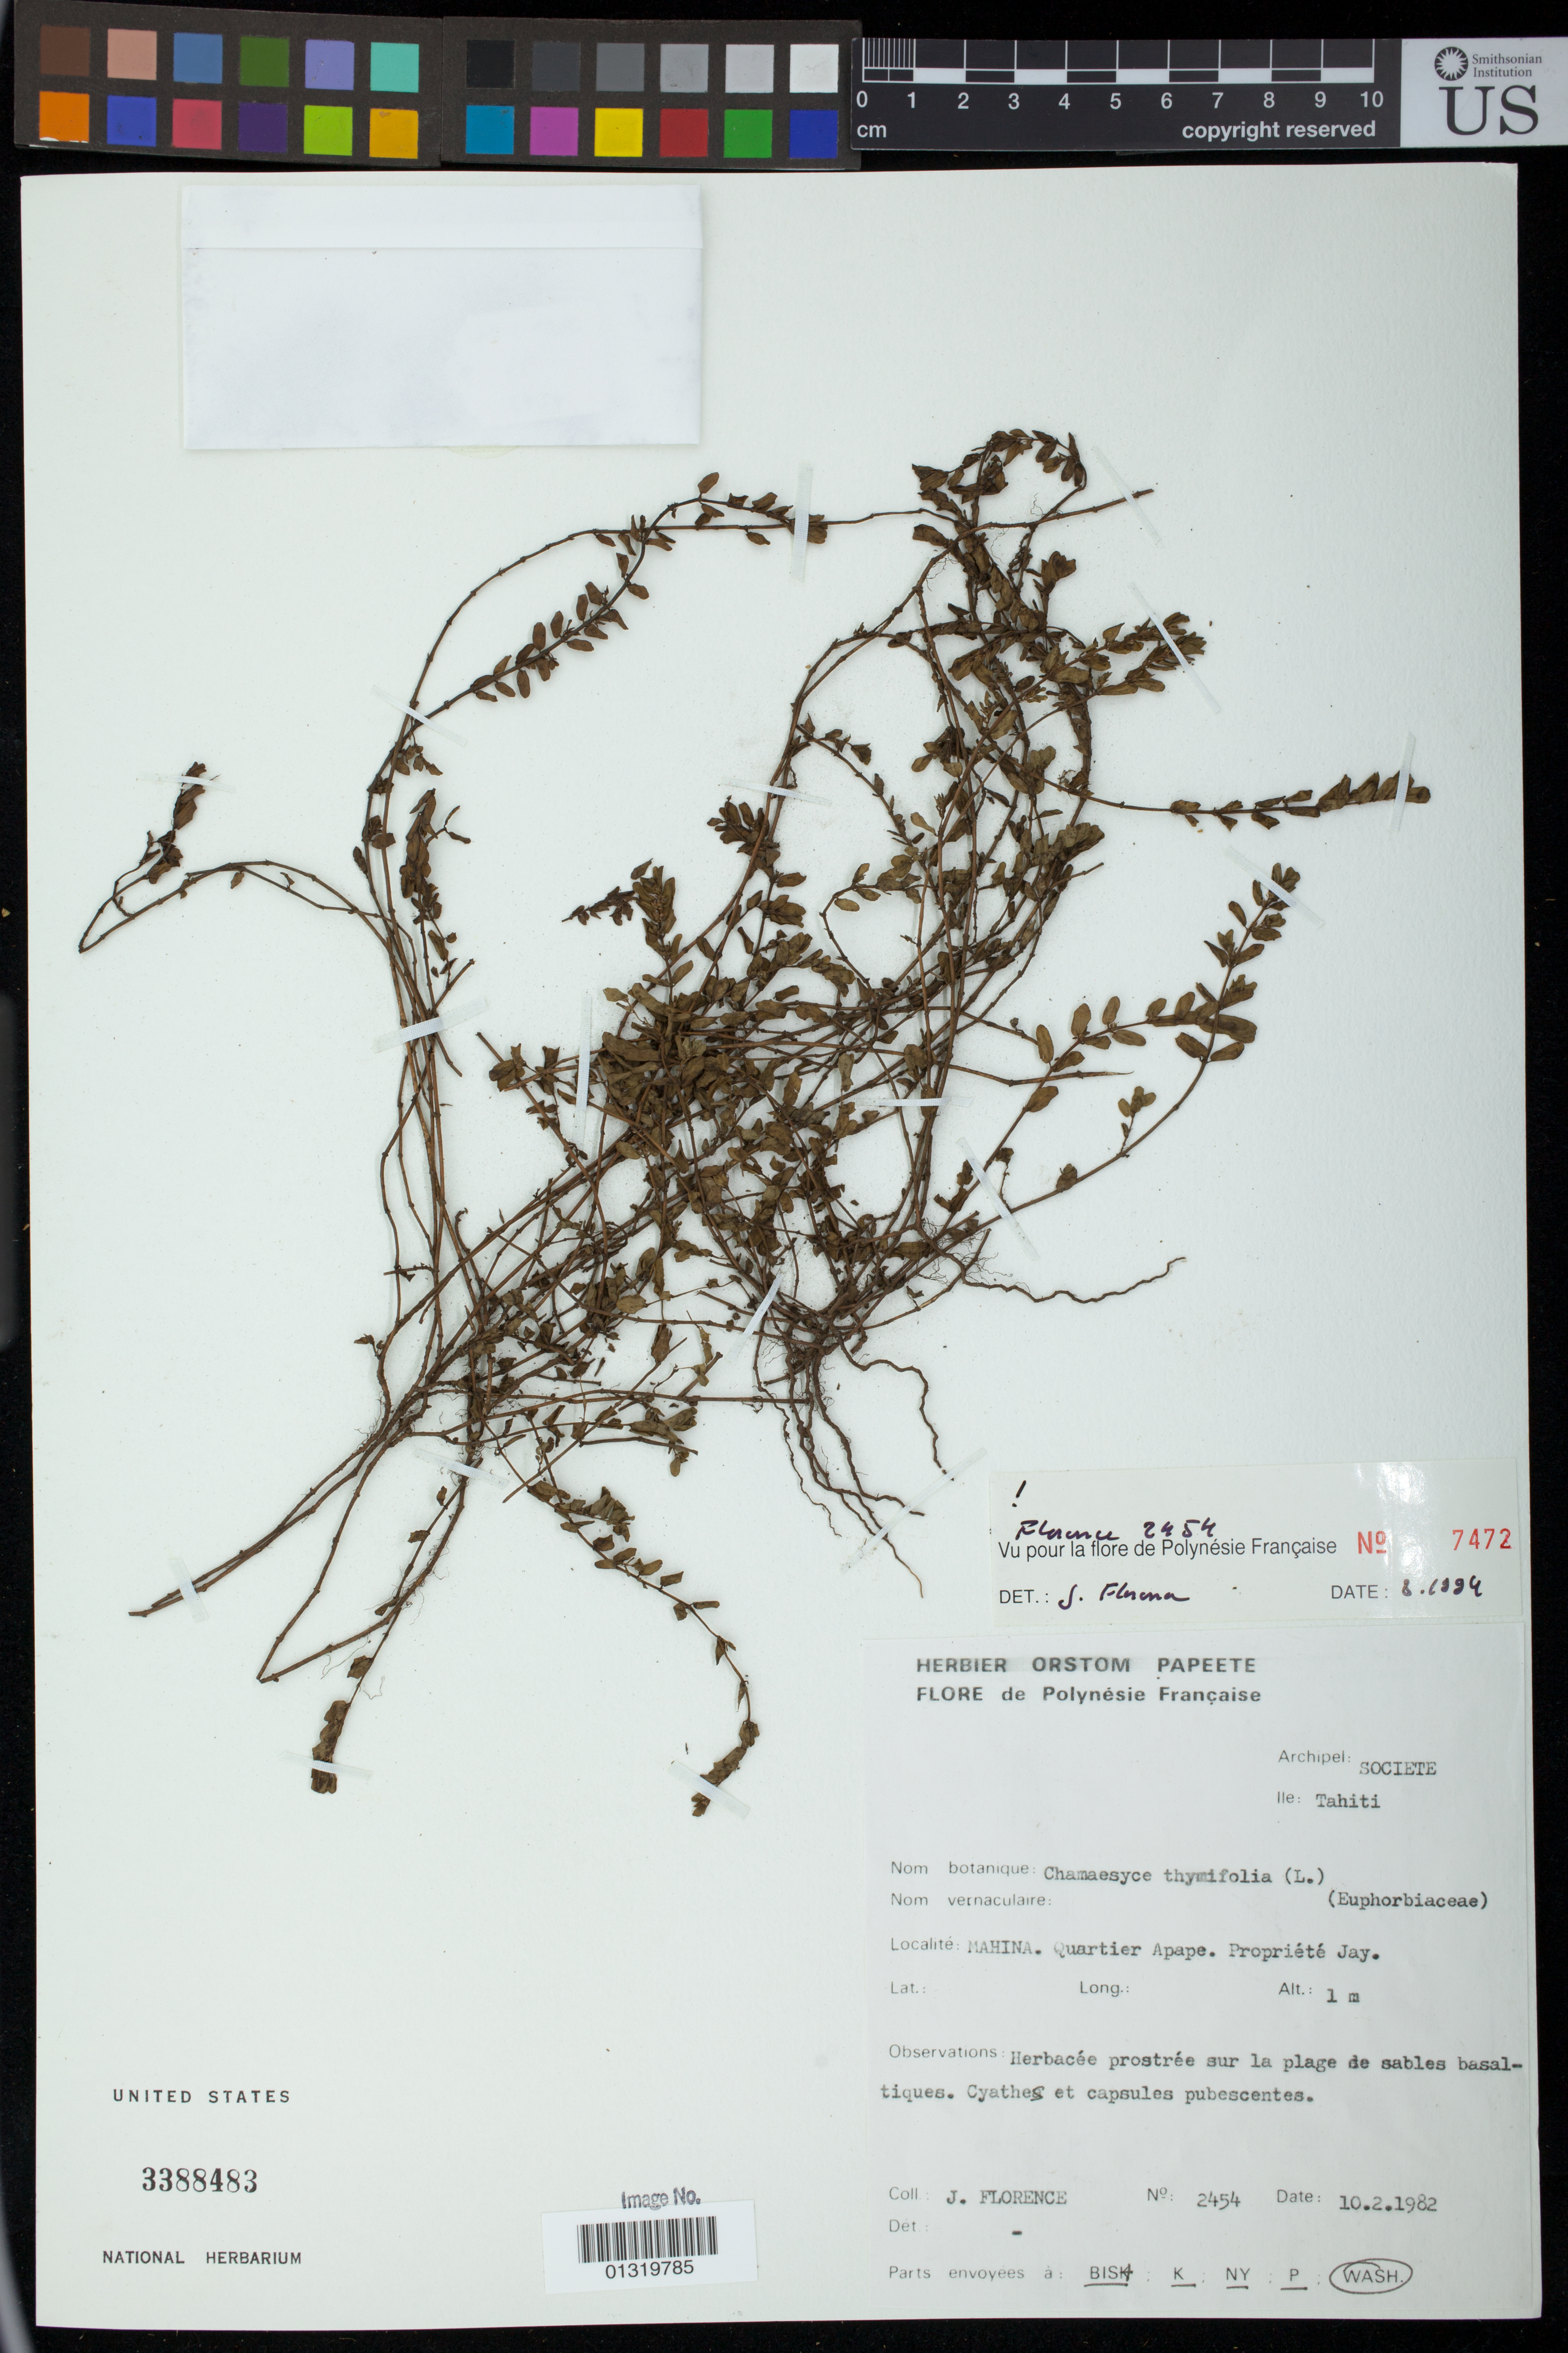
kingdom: Plantae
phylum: Tracheophyta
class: Magnoliopsida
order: Malpighiales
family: Euphorbiaceae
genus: Euphorbia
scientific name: Euphorbia thymifolia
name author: L.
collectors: J. Florence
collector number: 2454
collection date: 1982-02-10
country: French Polynesia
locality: Tahiti; Mahina. Quartier Apape. Propriete Jay.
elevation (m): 0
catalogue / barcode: US 3388483